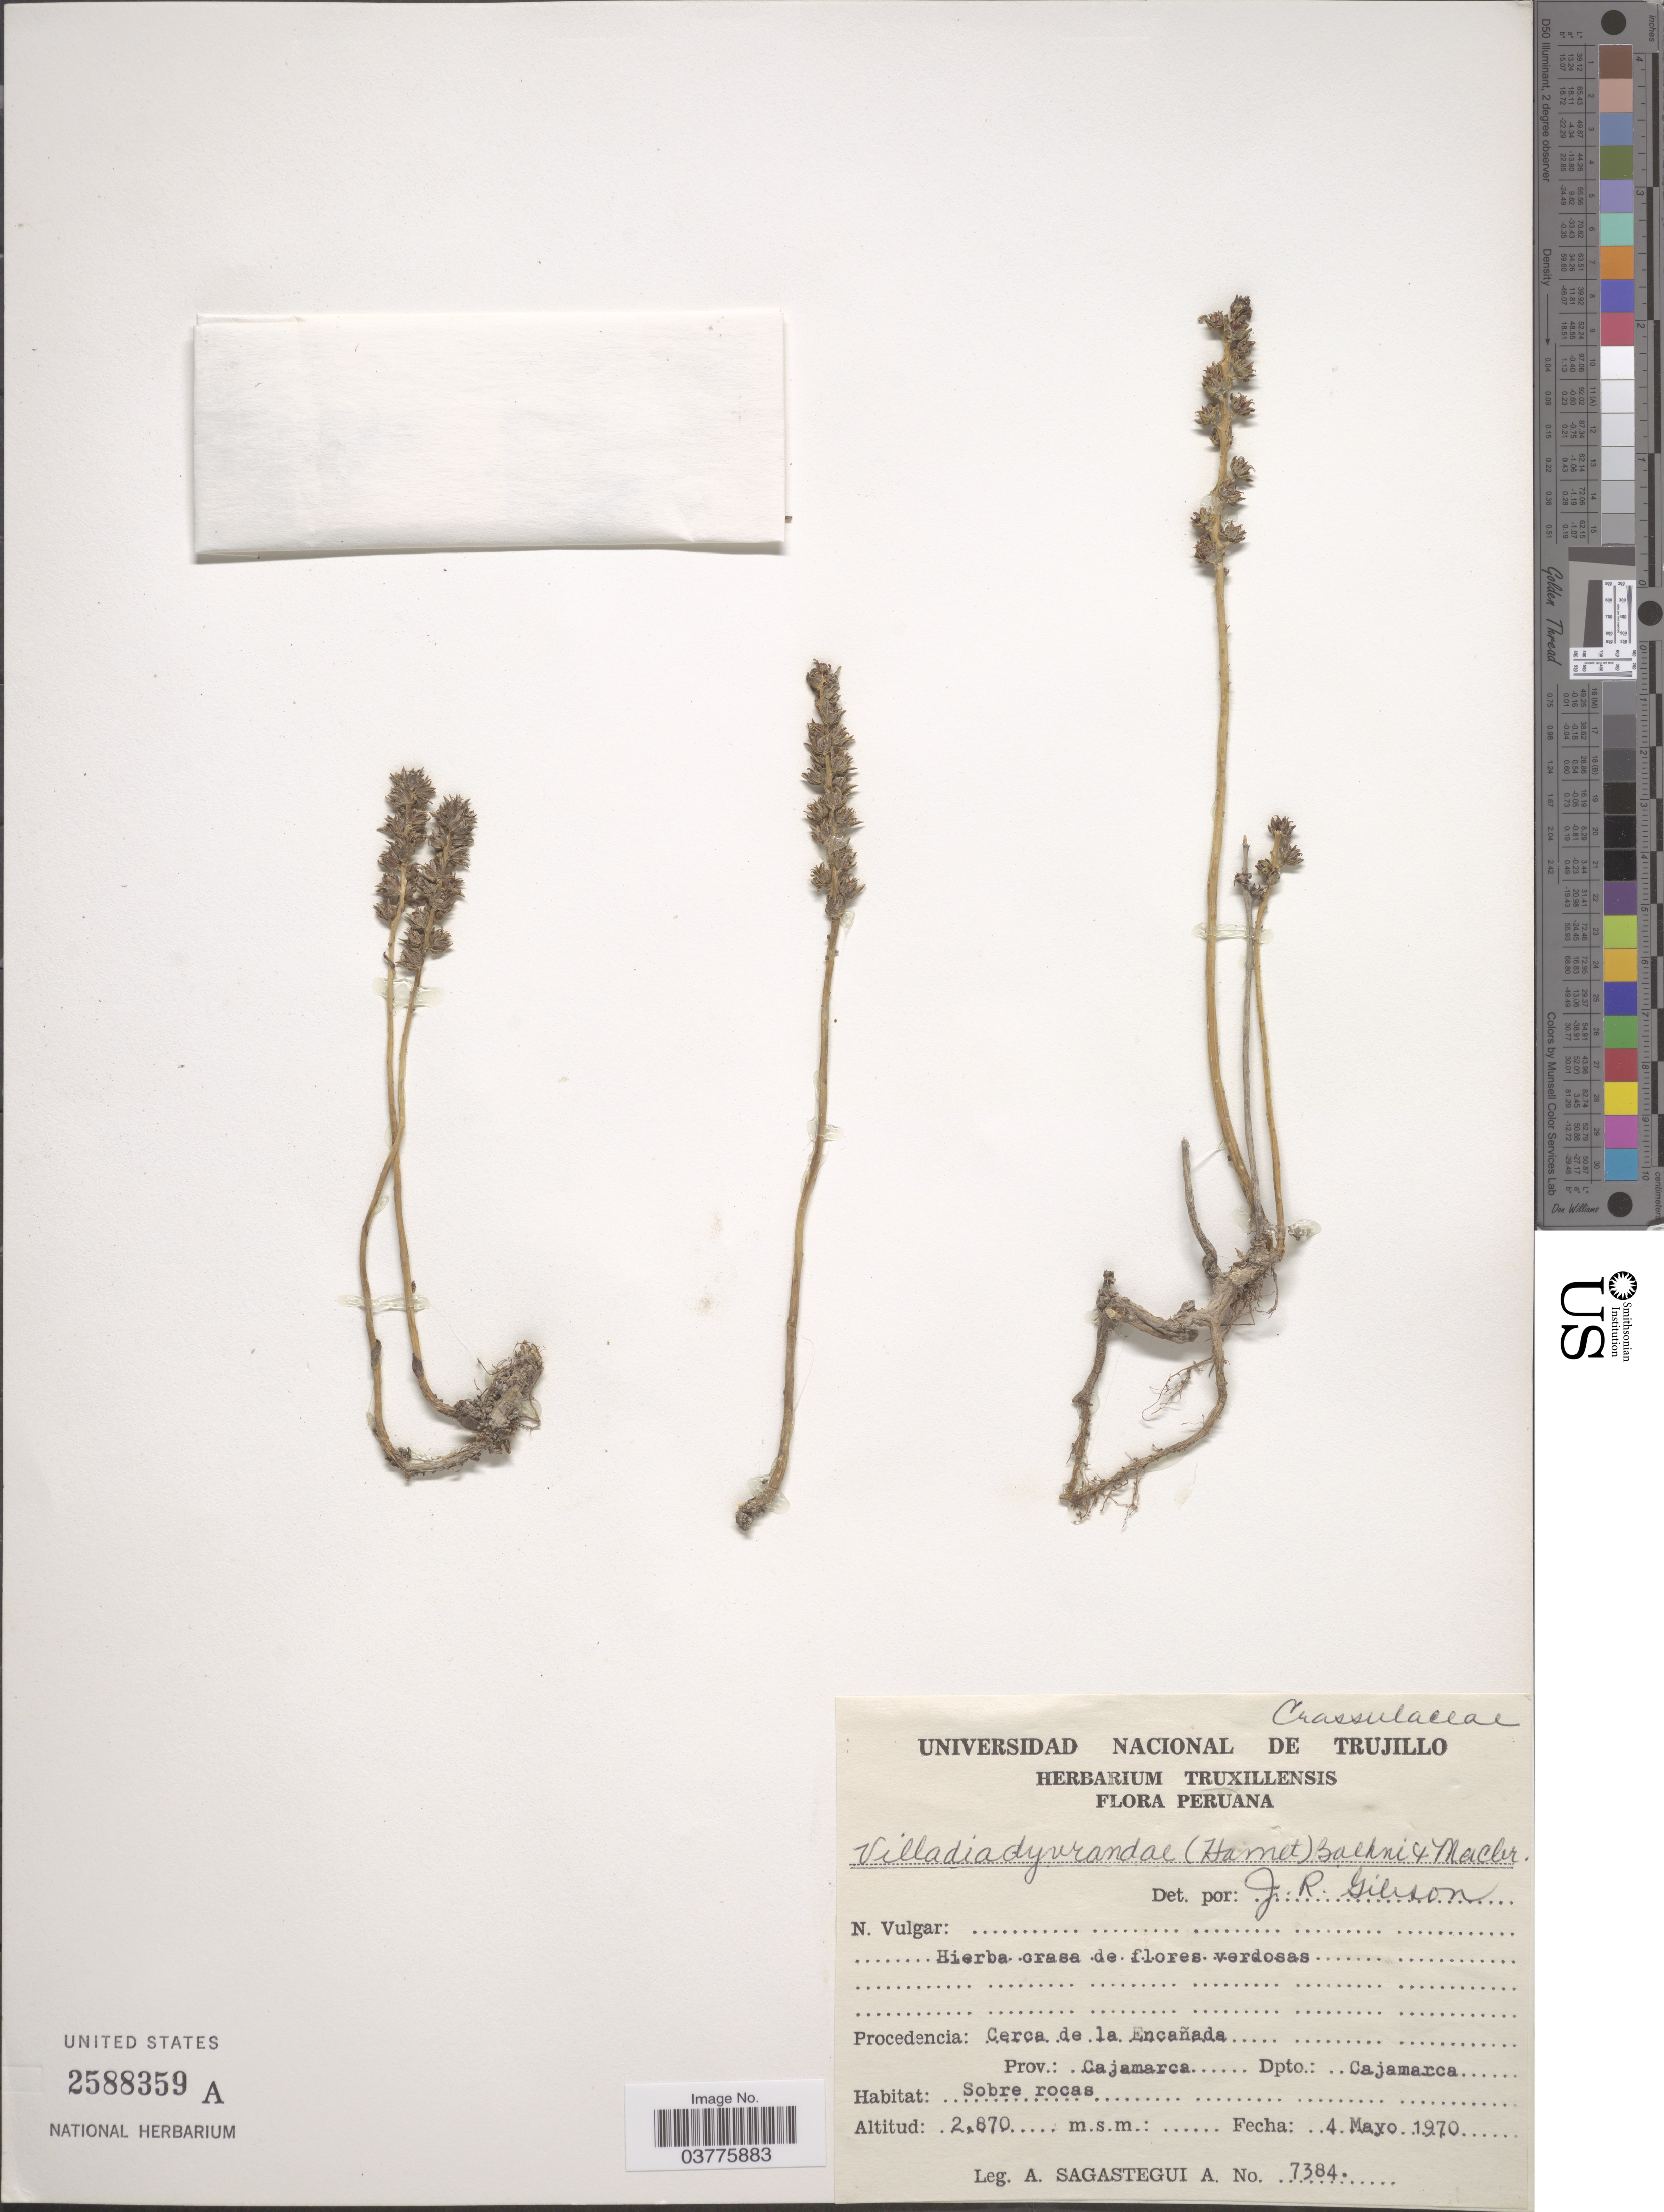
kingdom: Plantae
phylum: Tracheophyta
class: Magnoliopsida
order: Saxifragales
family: Crassulaceae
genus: Villadia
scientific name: Villadia sp.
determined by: Pino, Guillermo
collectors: A. Sagástegui A.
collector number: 7384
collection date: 1970-05-04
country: Peru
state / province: Cajamarca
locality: Cerca de la Encañada. Prov.: Cajamarca. Dpto.: Cajamarca.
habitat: Sobre rocas.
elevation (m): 2870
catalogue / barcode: US 2588359A